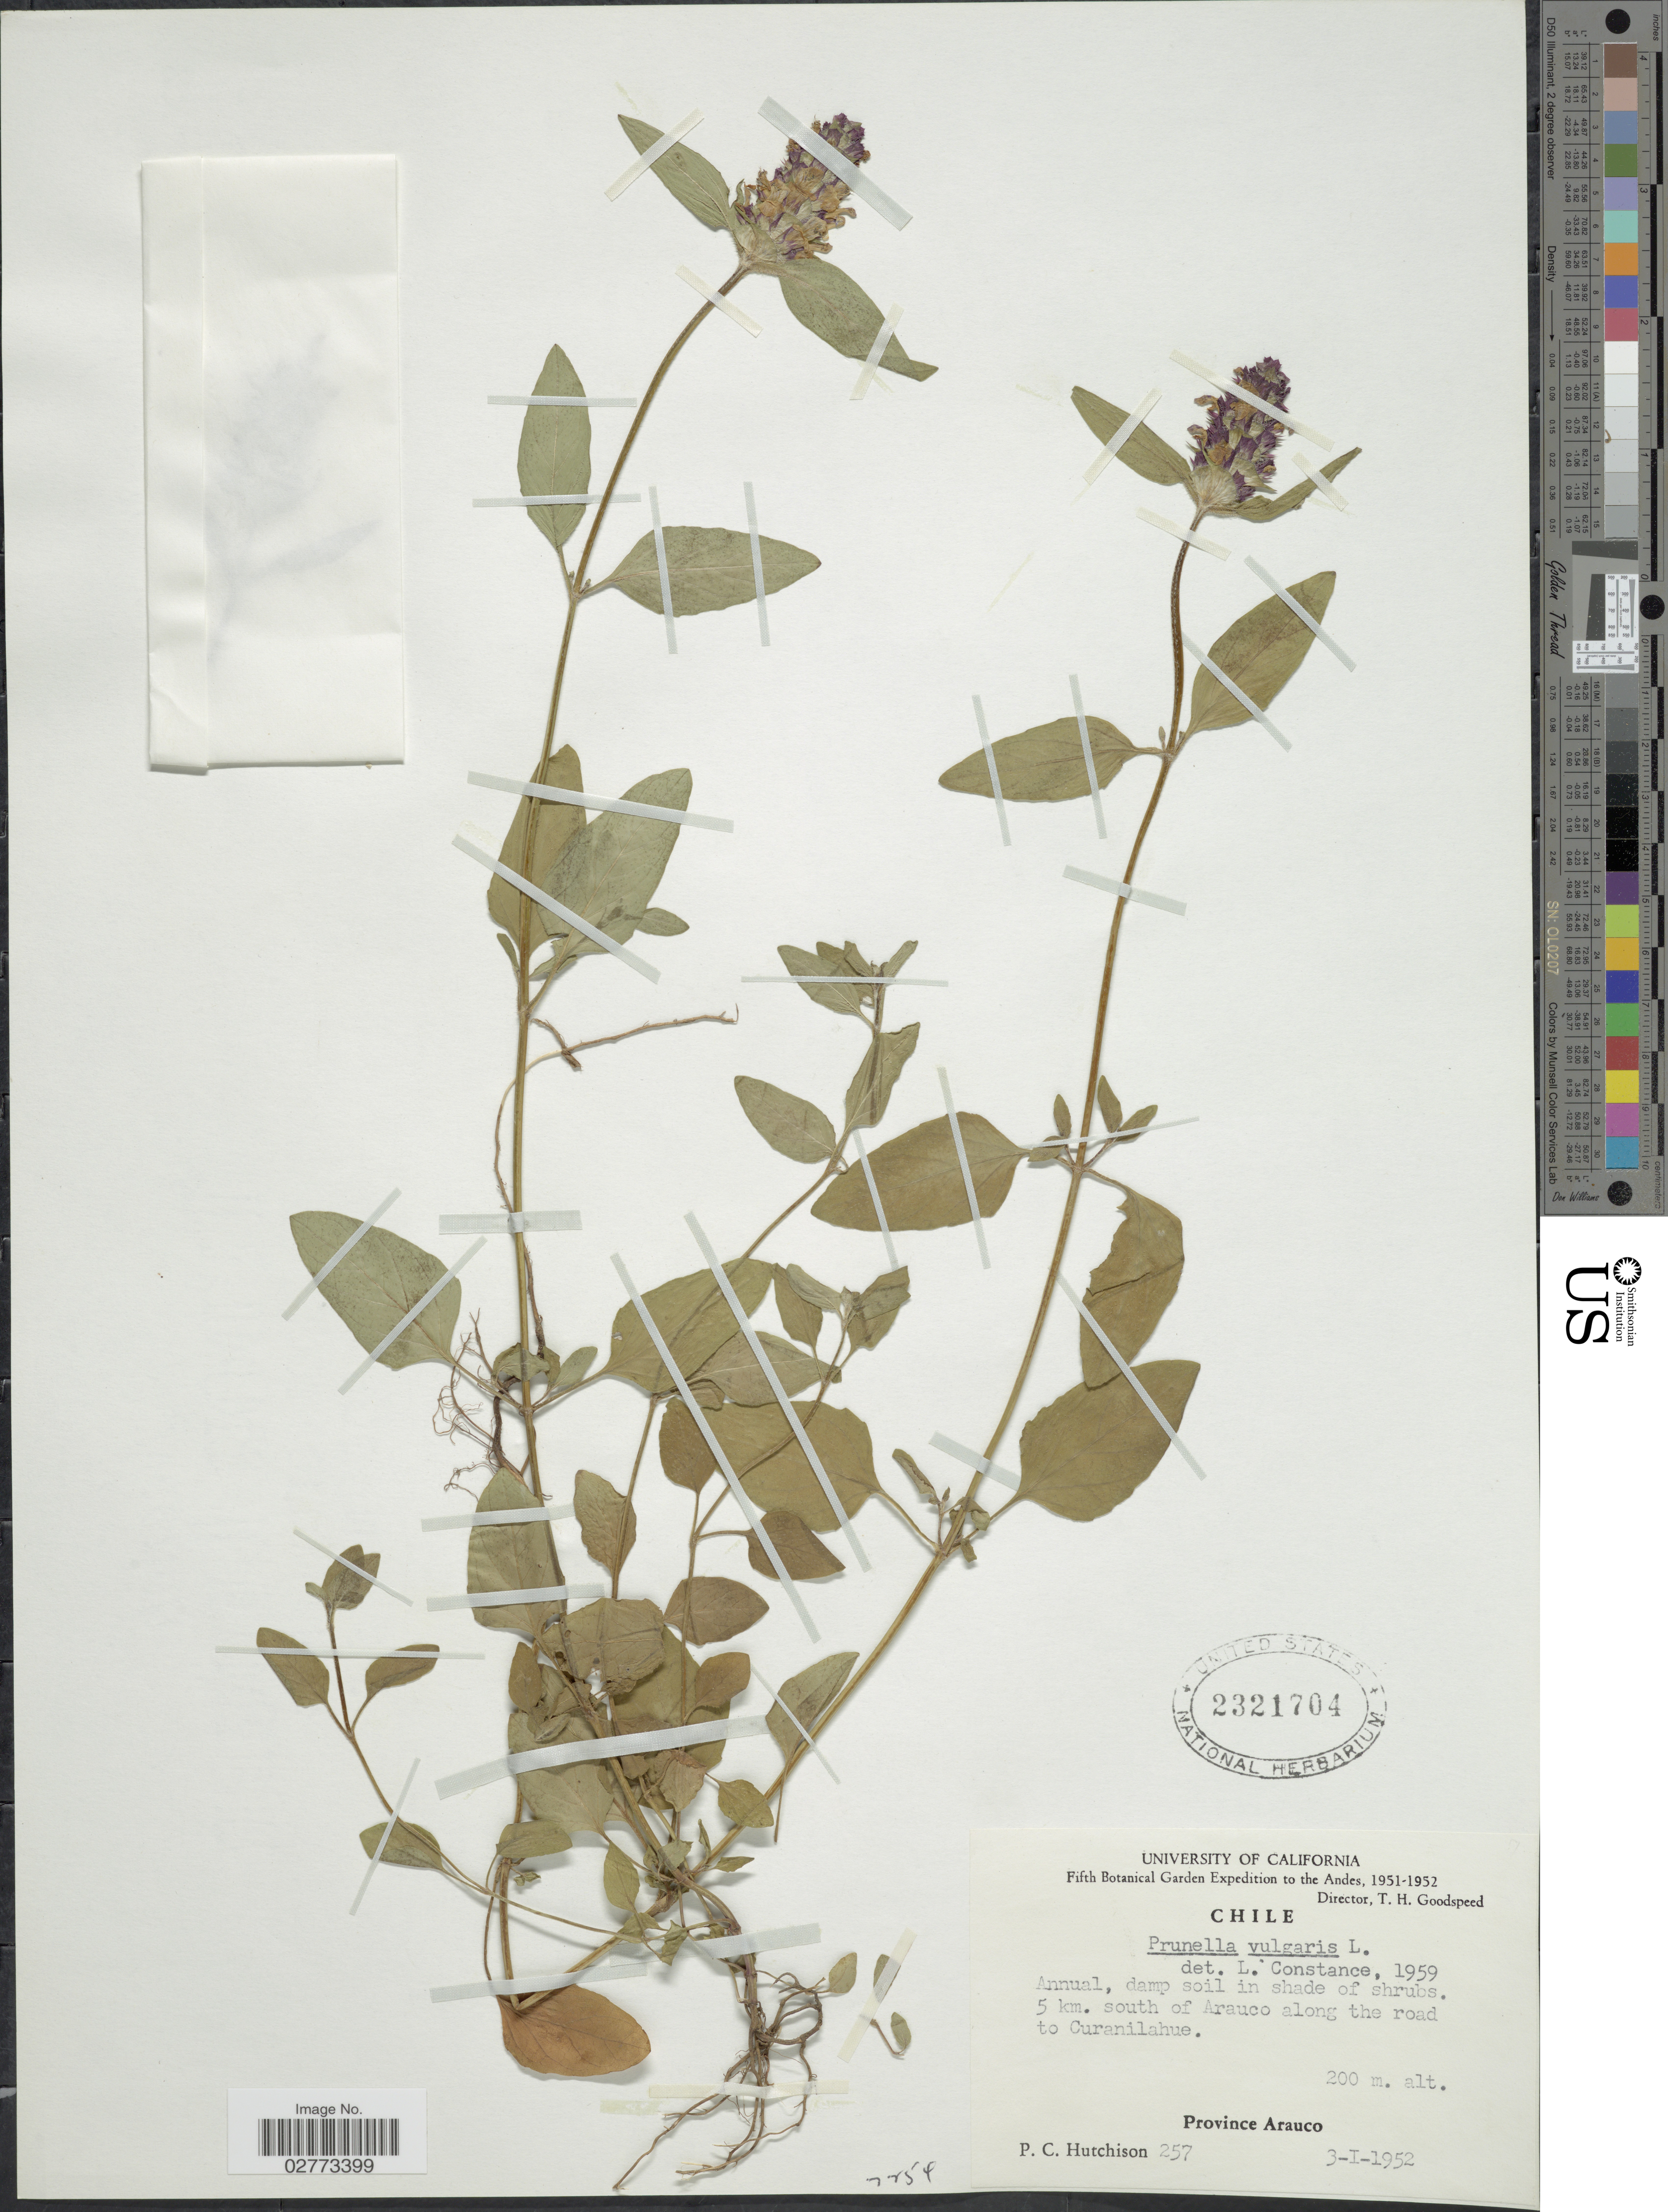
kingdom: Plantae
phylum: Tracheophyta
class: Magnoliopsida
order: Lamiales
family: Lamiaceae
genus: Prunella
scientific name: Prunella vulgaris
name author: L.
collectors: P. C. Hutchison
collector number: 257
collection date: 1952-01-03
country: Chile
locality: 5 km. south of Arauco along the road to Curanilahue. Province Arauco. Andes.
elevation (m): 200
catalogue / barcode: US 2321704